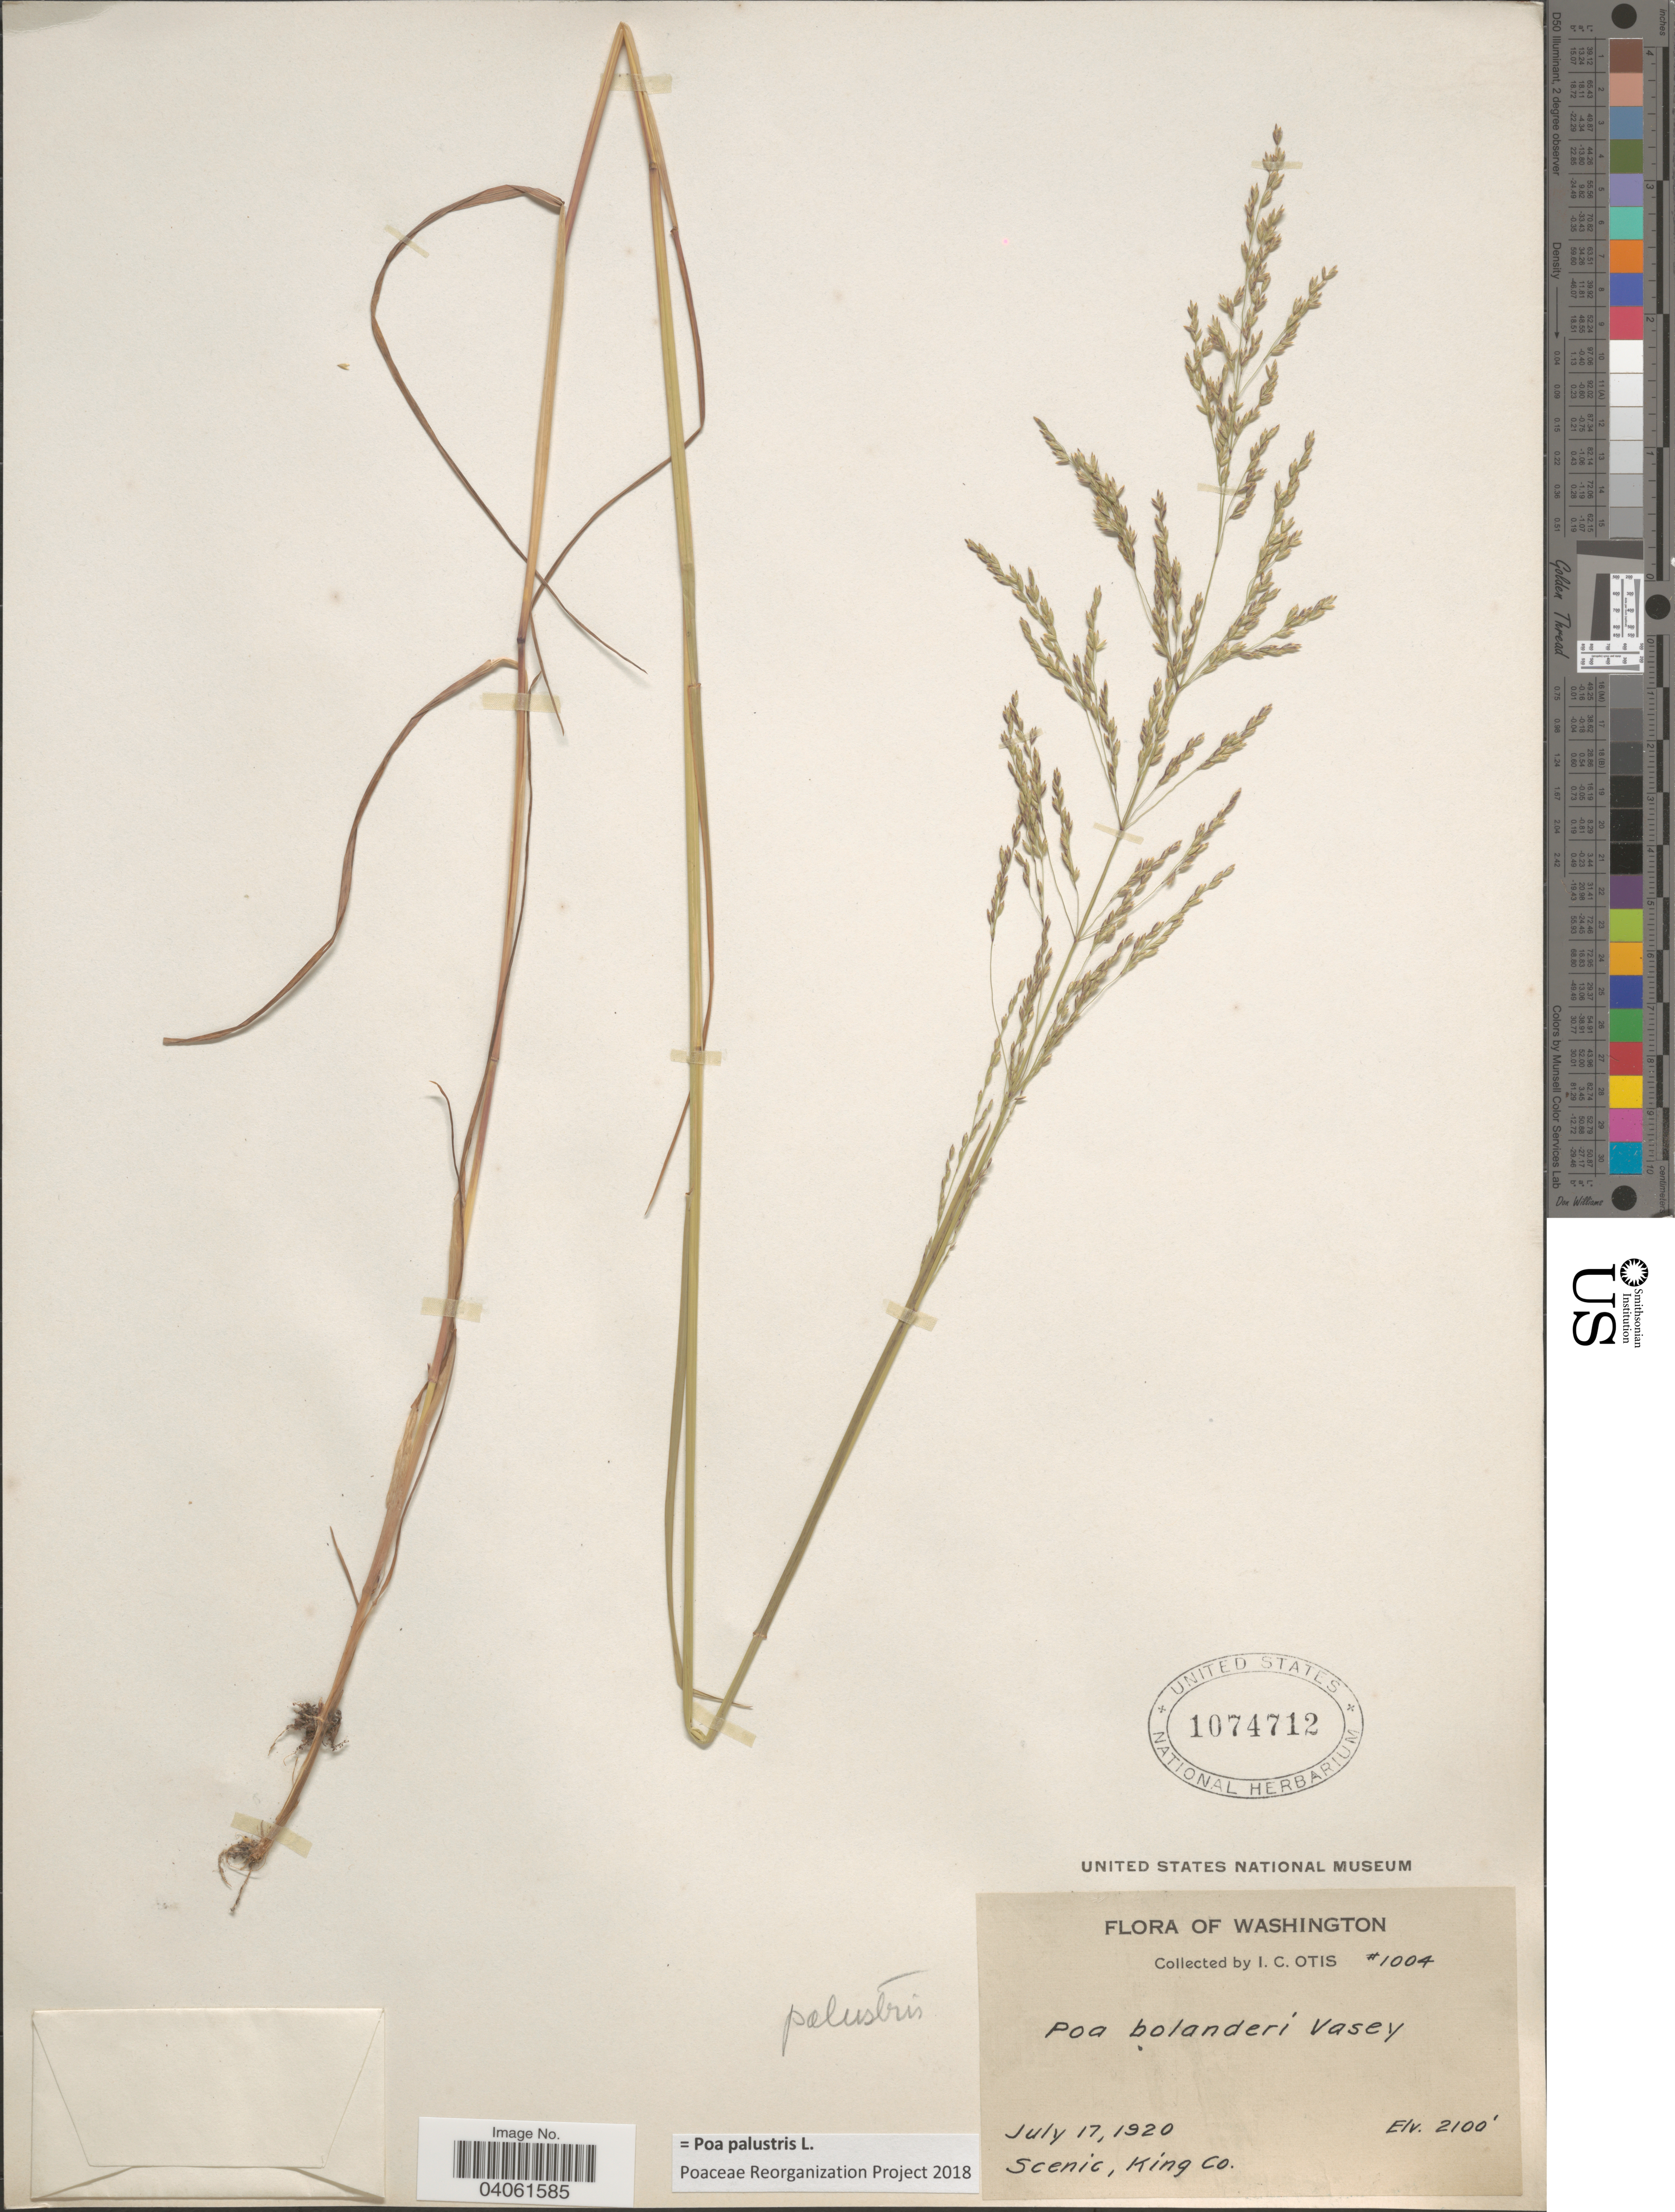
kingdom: Plantae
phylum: Tracheophyta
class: Liliopsida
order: Poales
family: Poaceae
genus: Poa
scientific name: Poa palustris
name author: L.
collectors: I. C. Otis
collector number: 1004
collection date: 1920-07-17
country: United States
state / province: Washington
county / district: King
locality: Scenic, King Co.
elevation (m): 640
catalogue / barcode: US 1074712